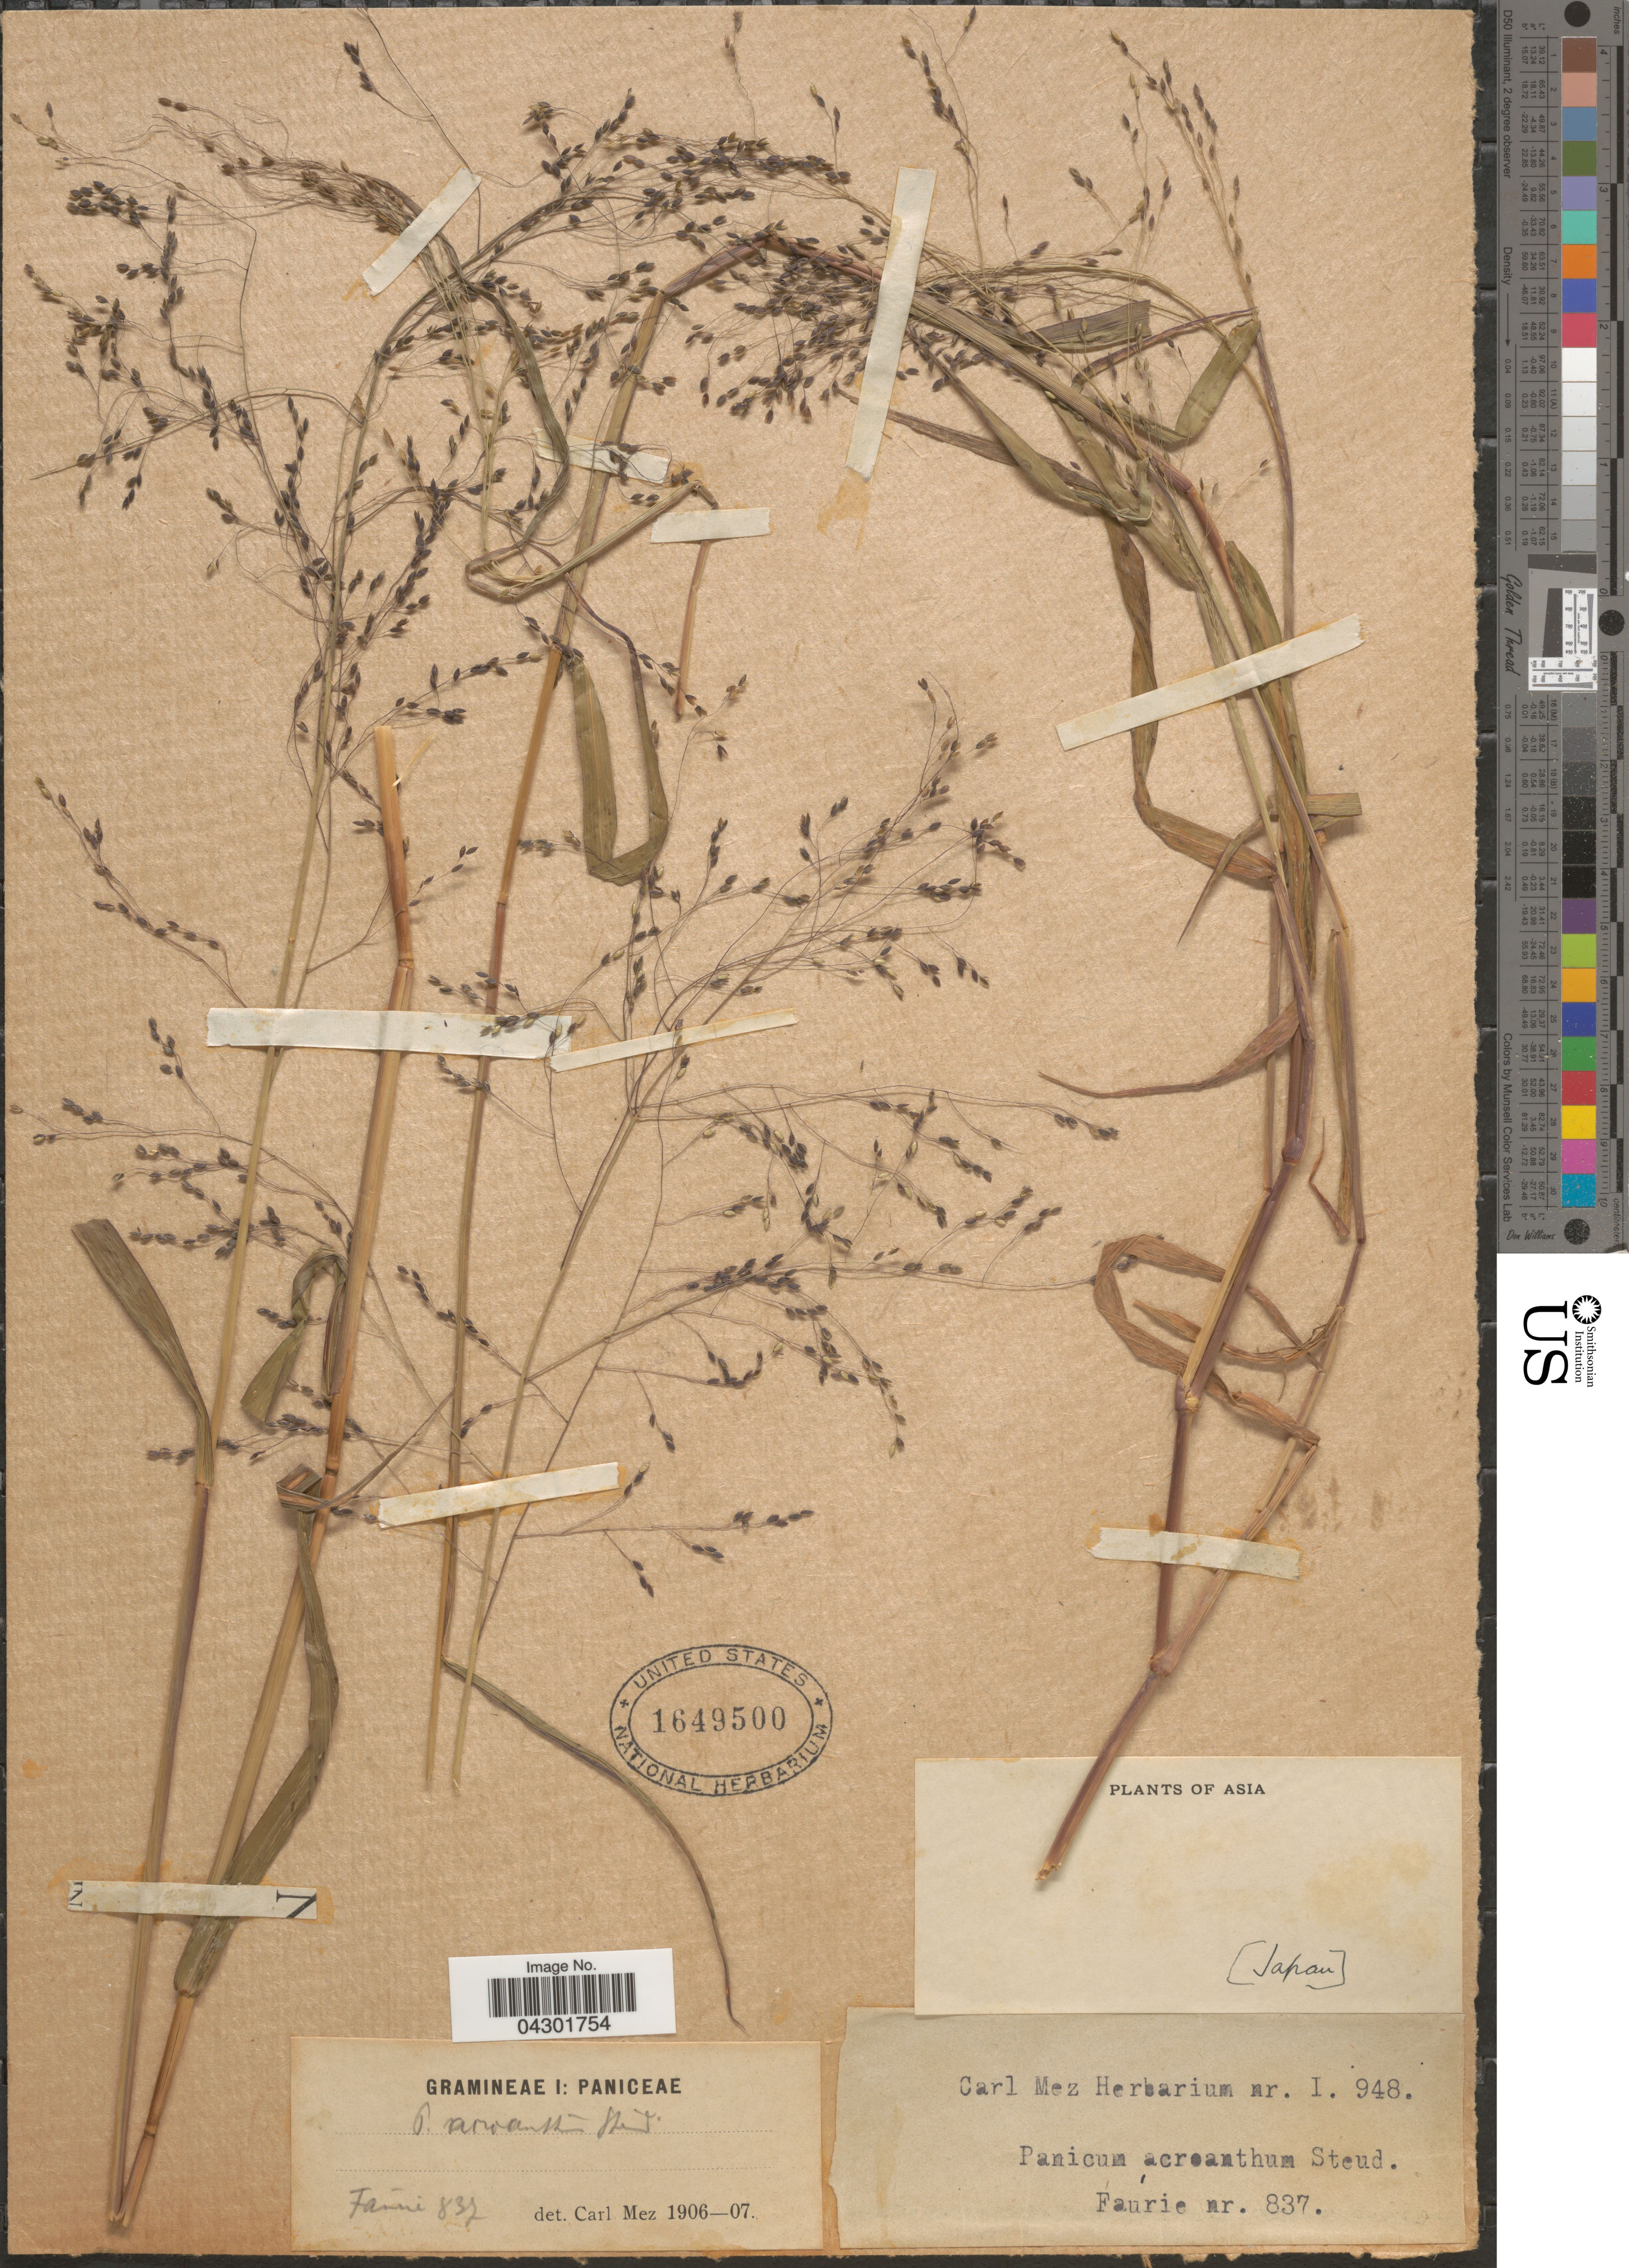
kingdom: Plantae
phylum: Tracheophyta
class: Liliopsida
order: Poales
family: Poaceae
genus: Panicum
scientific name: Panicum bisulcatum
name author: Thunb.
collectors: -. Faurie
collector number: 837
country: Japan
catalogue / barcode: US 1649500